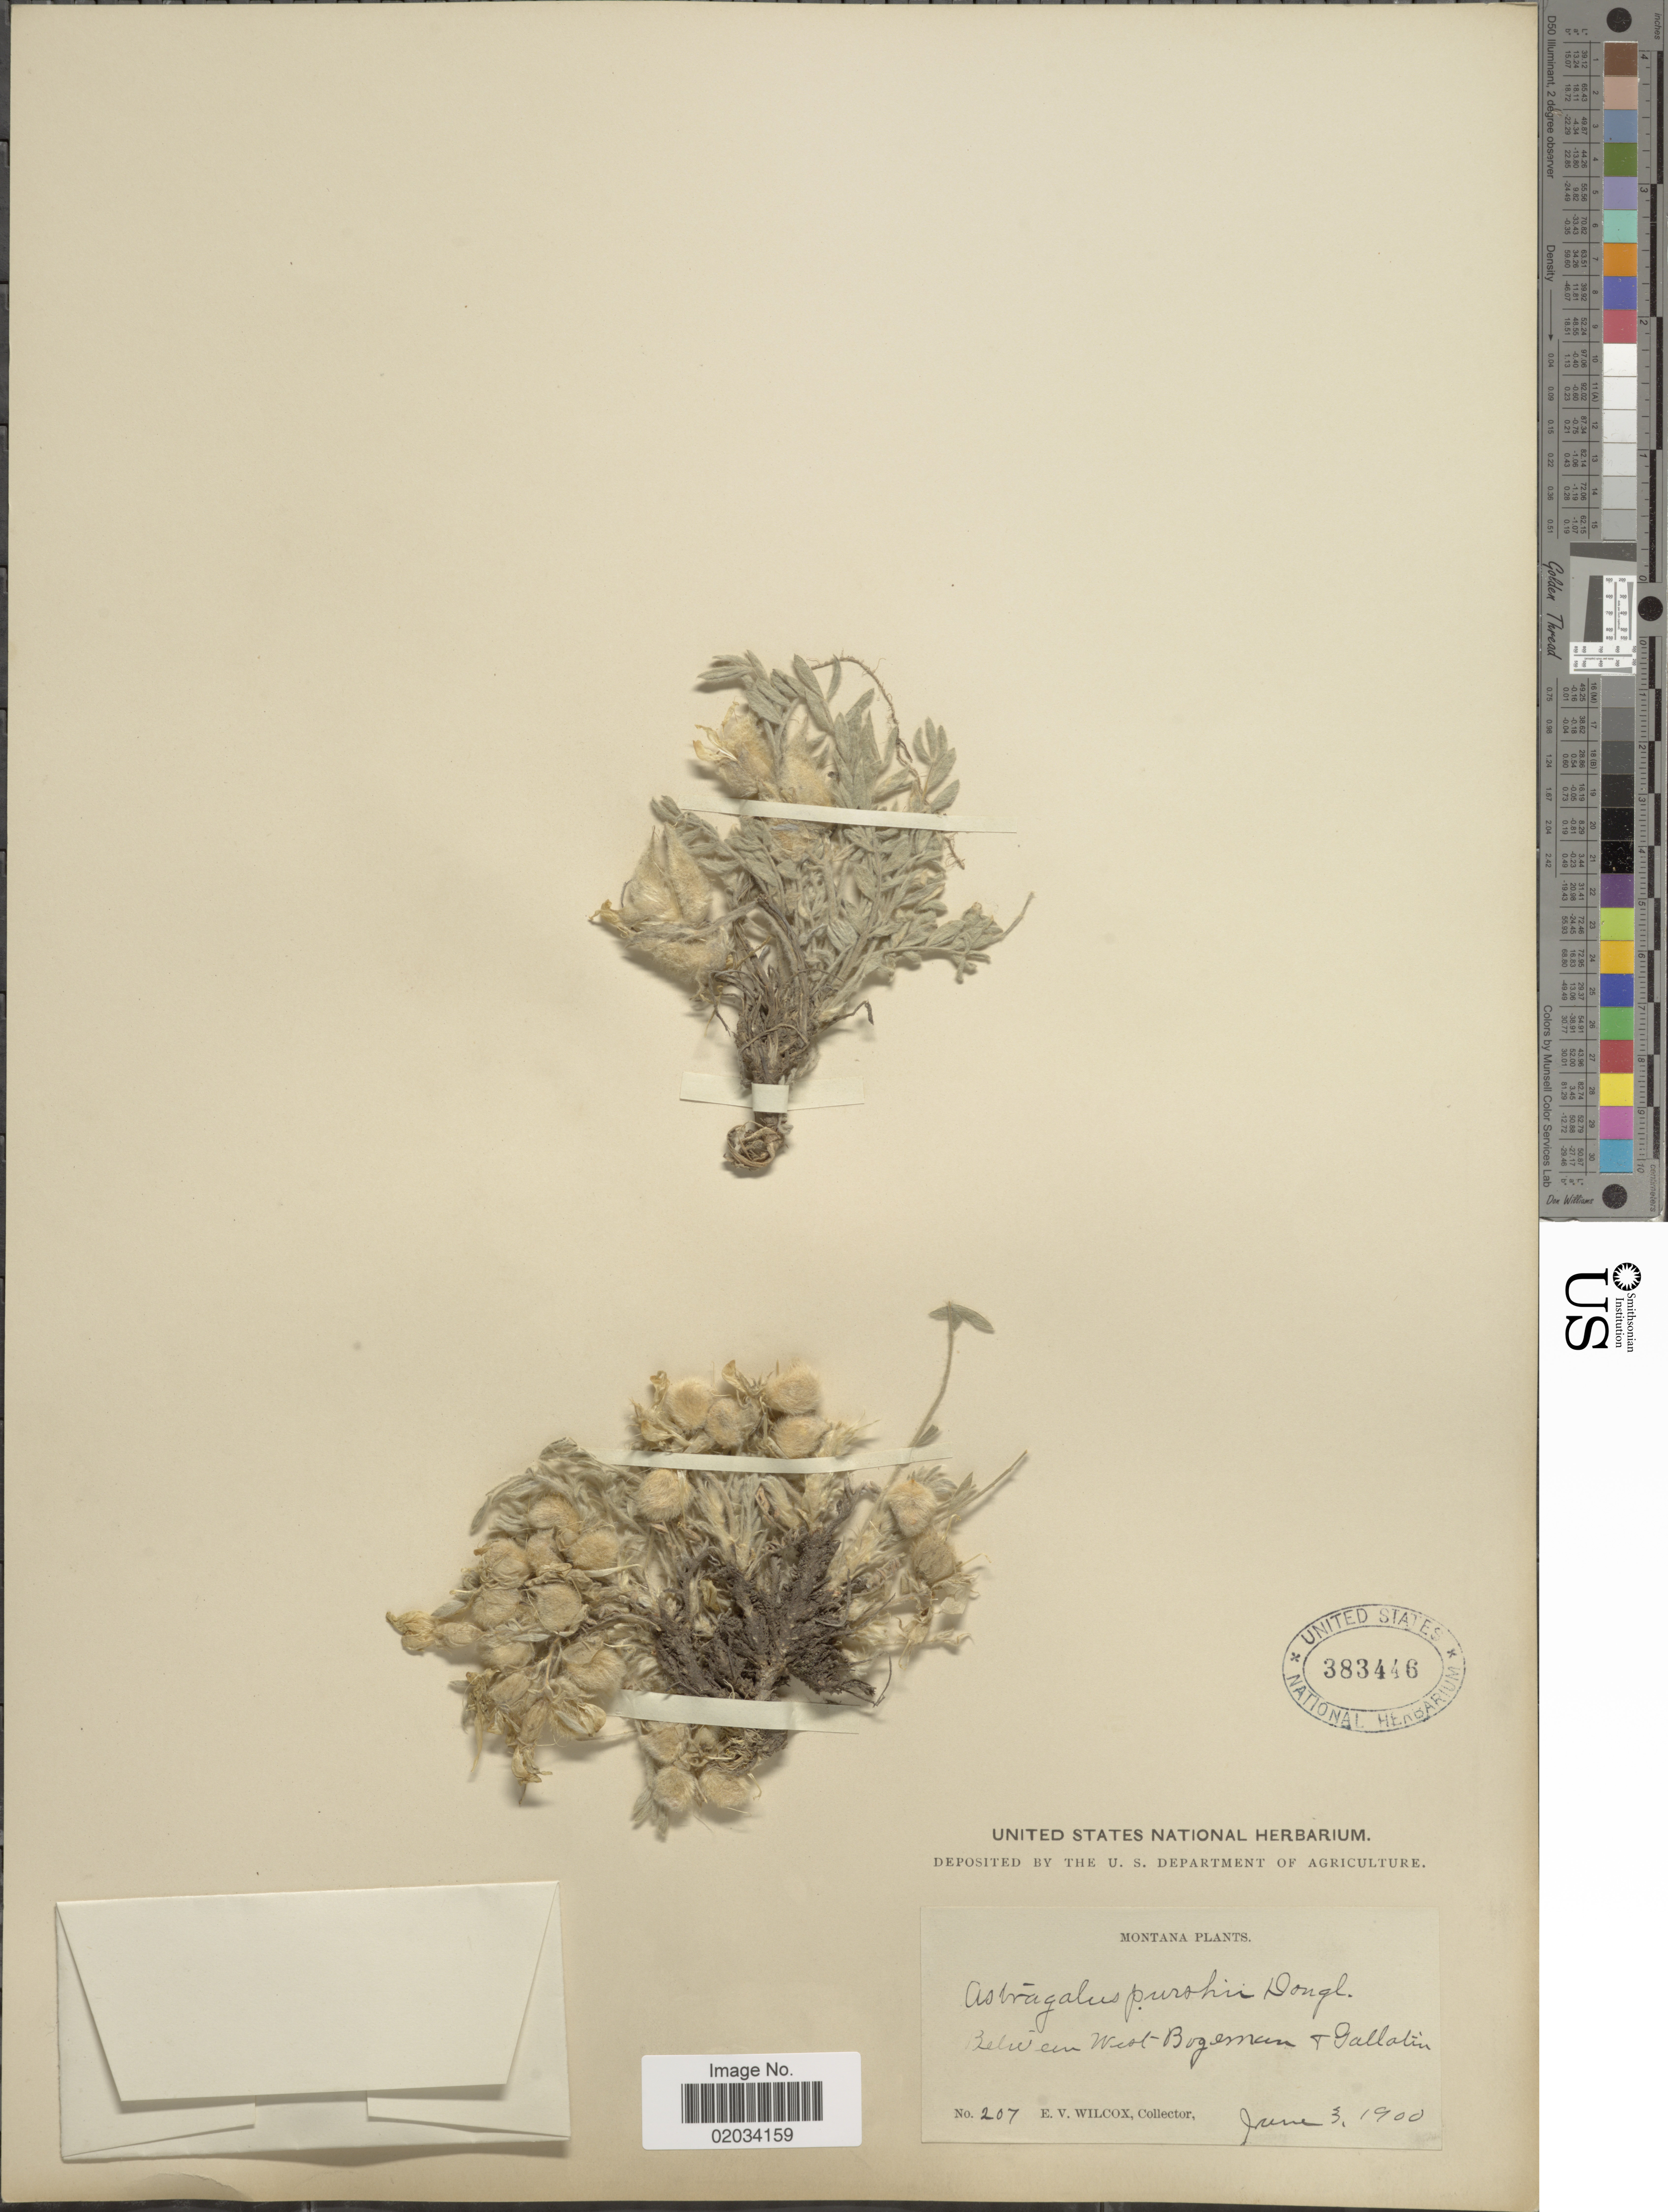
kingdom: Plantae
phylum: Tracheophyta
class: Magnoliopsida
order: Fabales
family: Fabaceae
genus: Astragalus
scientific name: Astragalus purshii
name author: Douglas ex Hook.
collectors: E. V. Wilcox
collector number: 207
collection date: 1900-06-03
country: United States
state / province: Montana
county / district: Gallatin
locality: Between West Bozeman & Gallatin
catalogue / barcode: US 383446